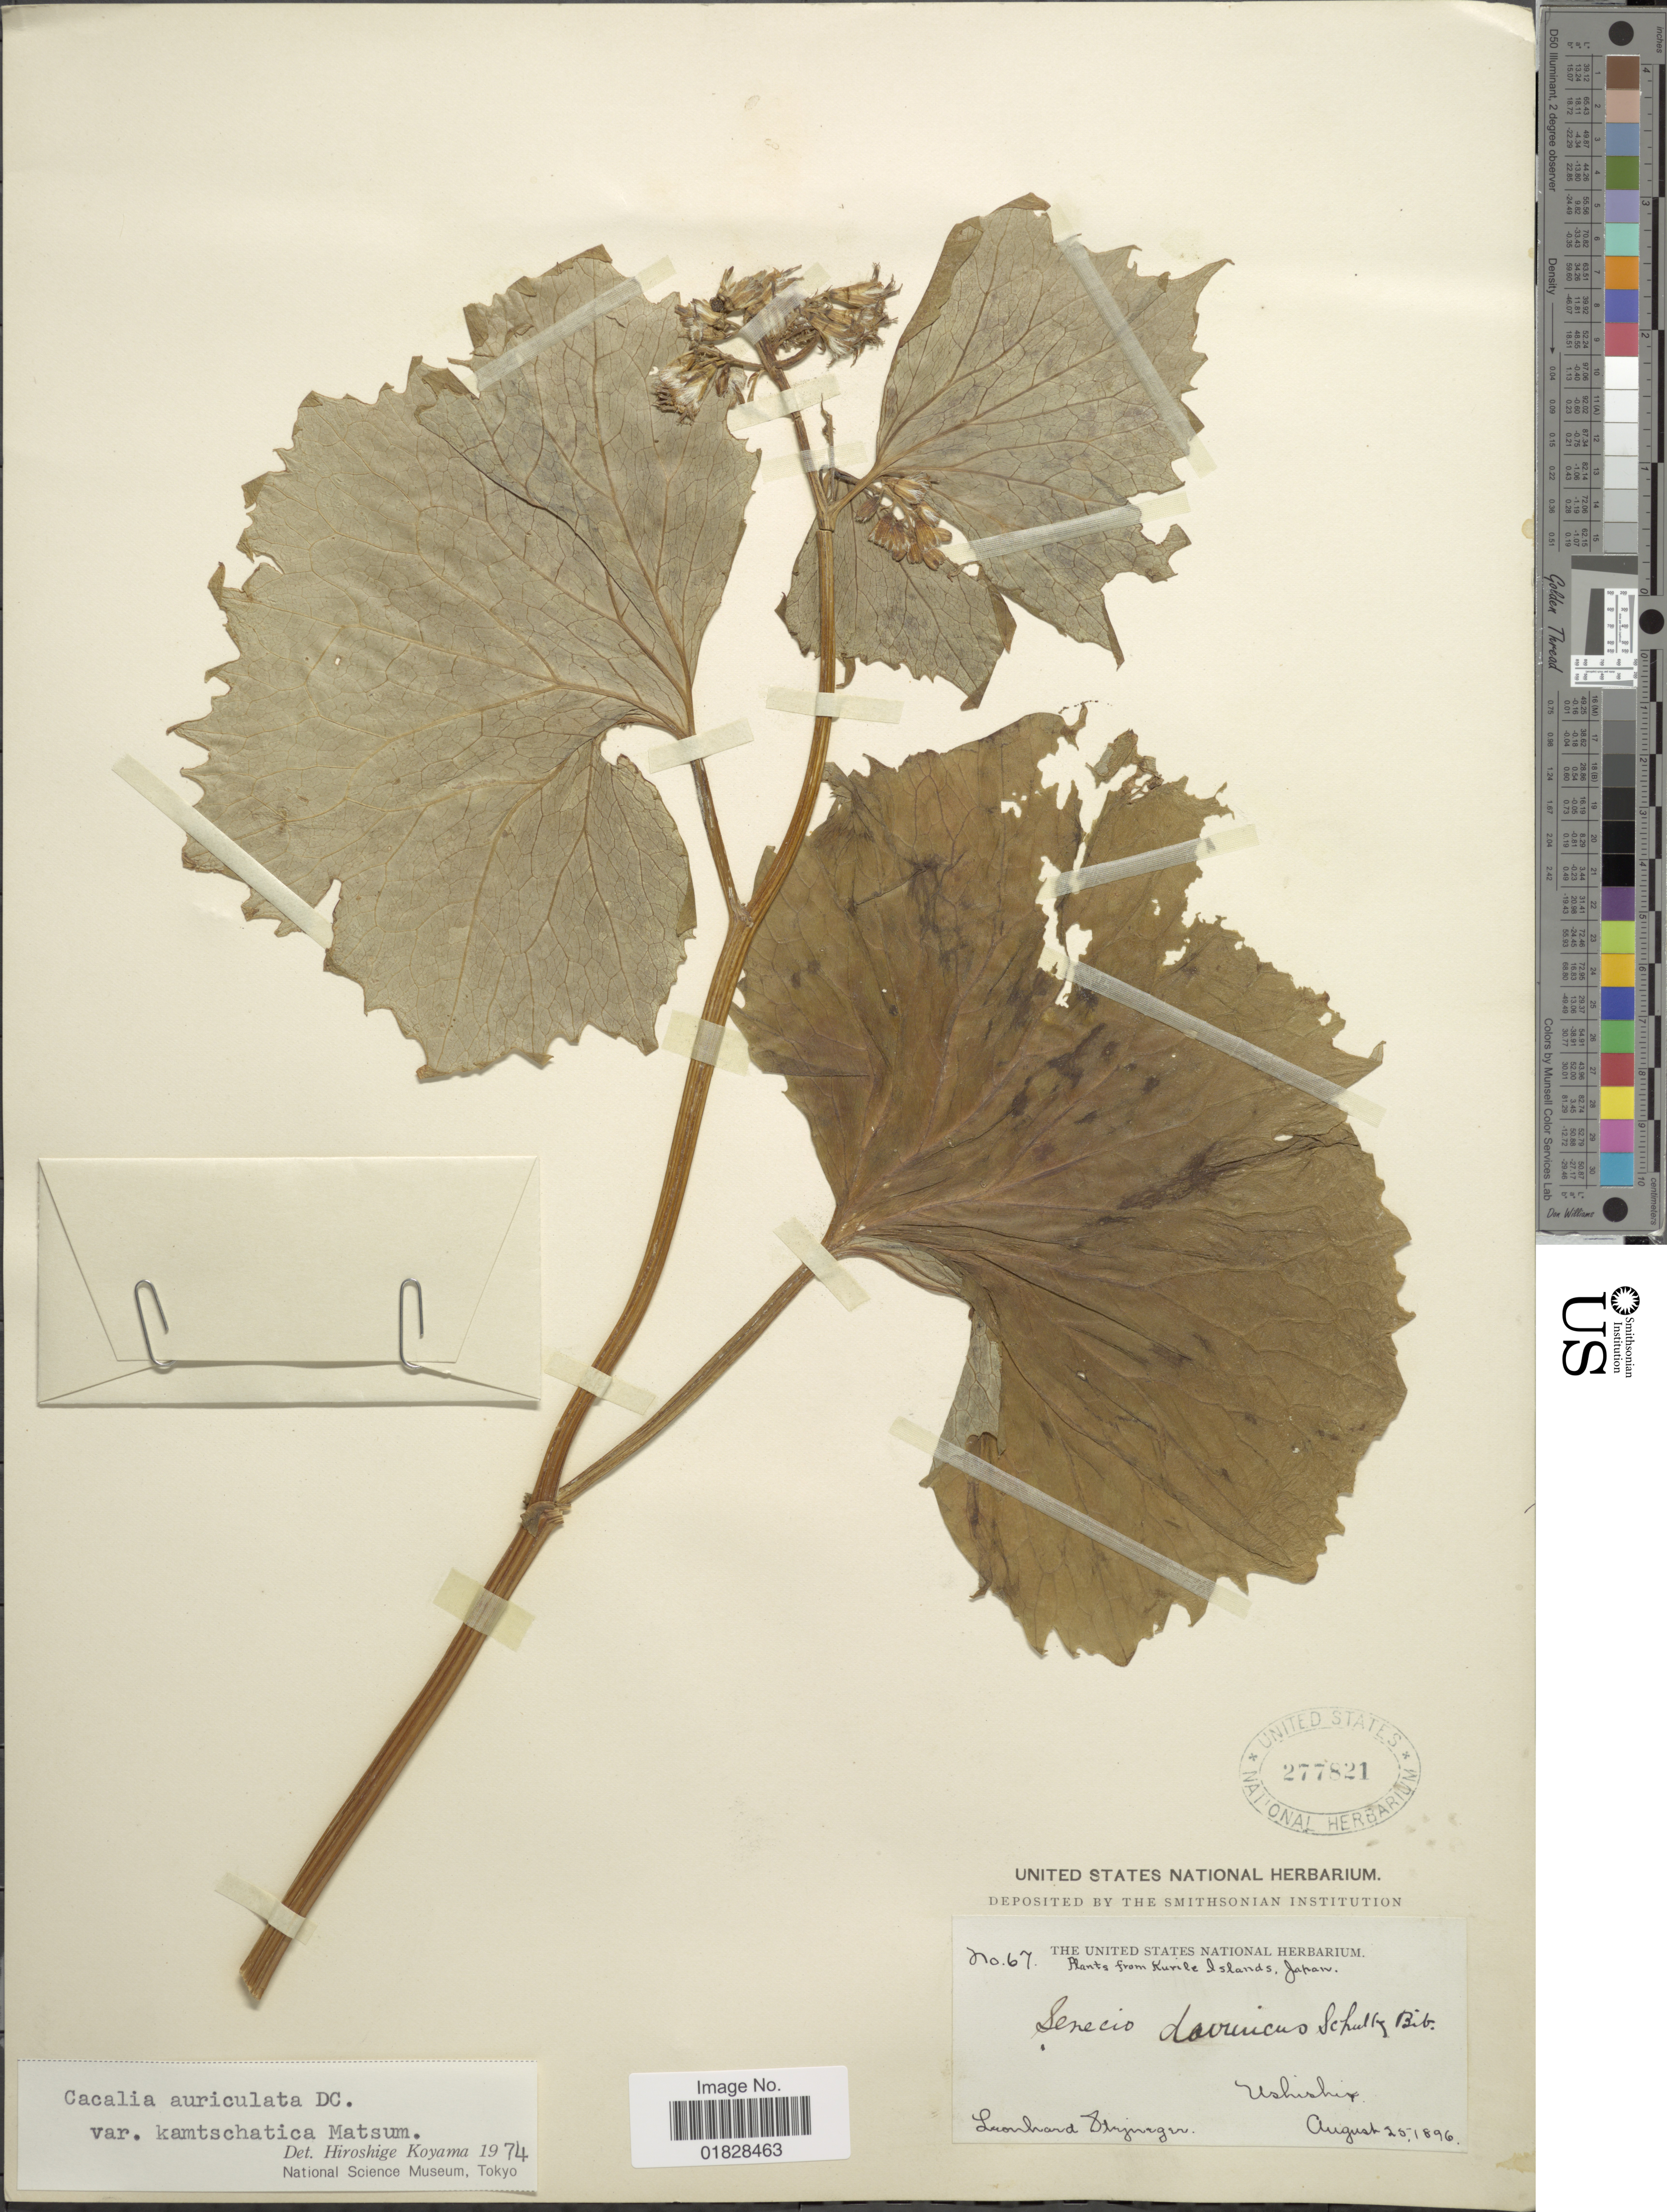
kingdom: Plantae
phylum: Tracheophyta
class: Magnoliopsida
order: Asterales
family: Asteraceae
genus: Parasenecio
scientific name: Parasenecio auriculatus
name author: (DC.) H. Koyama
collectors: L. Stejneger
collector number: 67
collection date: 1896-08-25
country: Japan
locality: Kurile Islands, Ushishir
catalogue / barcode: US 277821